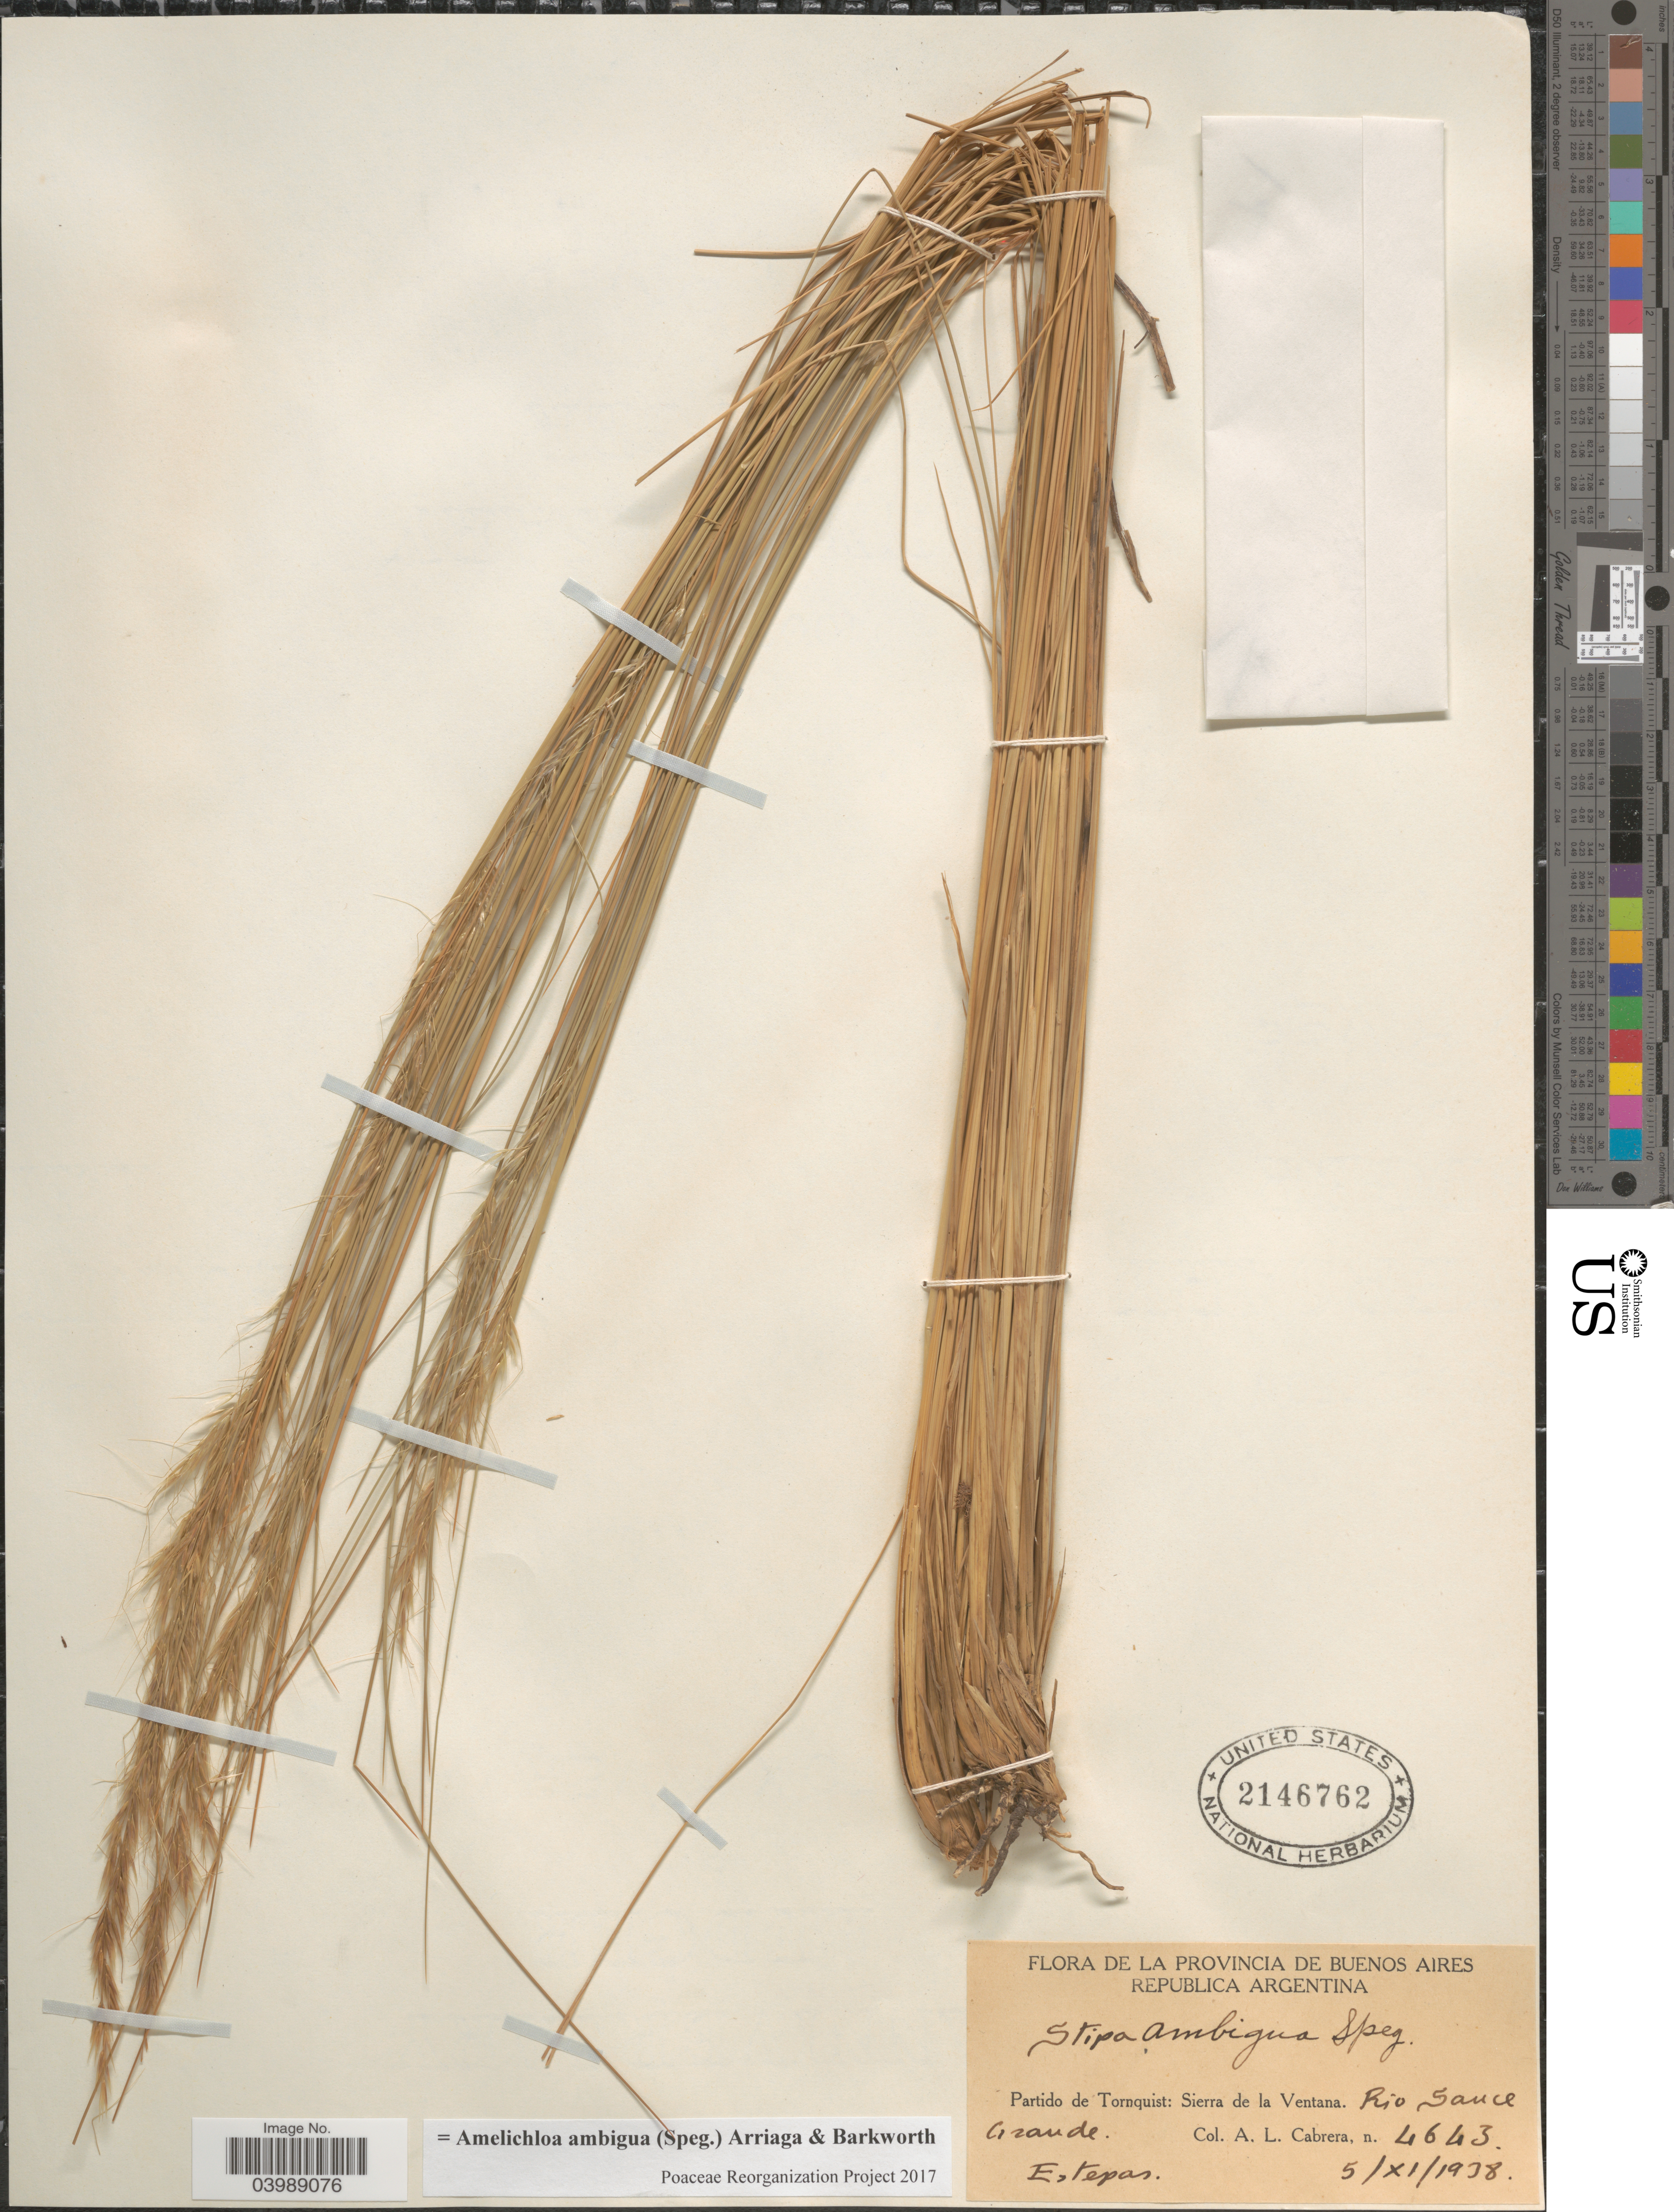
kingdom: Plantae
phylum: Tracheophyta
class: Liliopsida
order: Poales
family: Poaceae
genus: Amelichloa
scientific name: Amelichloa ambigua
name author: (Speg.) Arriaga & Barkworth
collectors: A. L. Cabrera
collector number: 4643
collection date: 1938-11-05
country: Argentina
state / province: Buenos Aires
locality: Partido de Tornquist: Sierra de la Ventana. Rio Sauce Grande. E, tepas.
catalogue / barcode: US 2146762